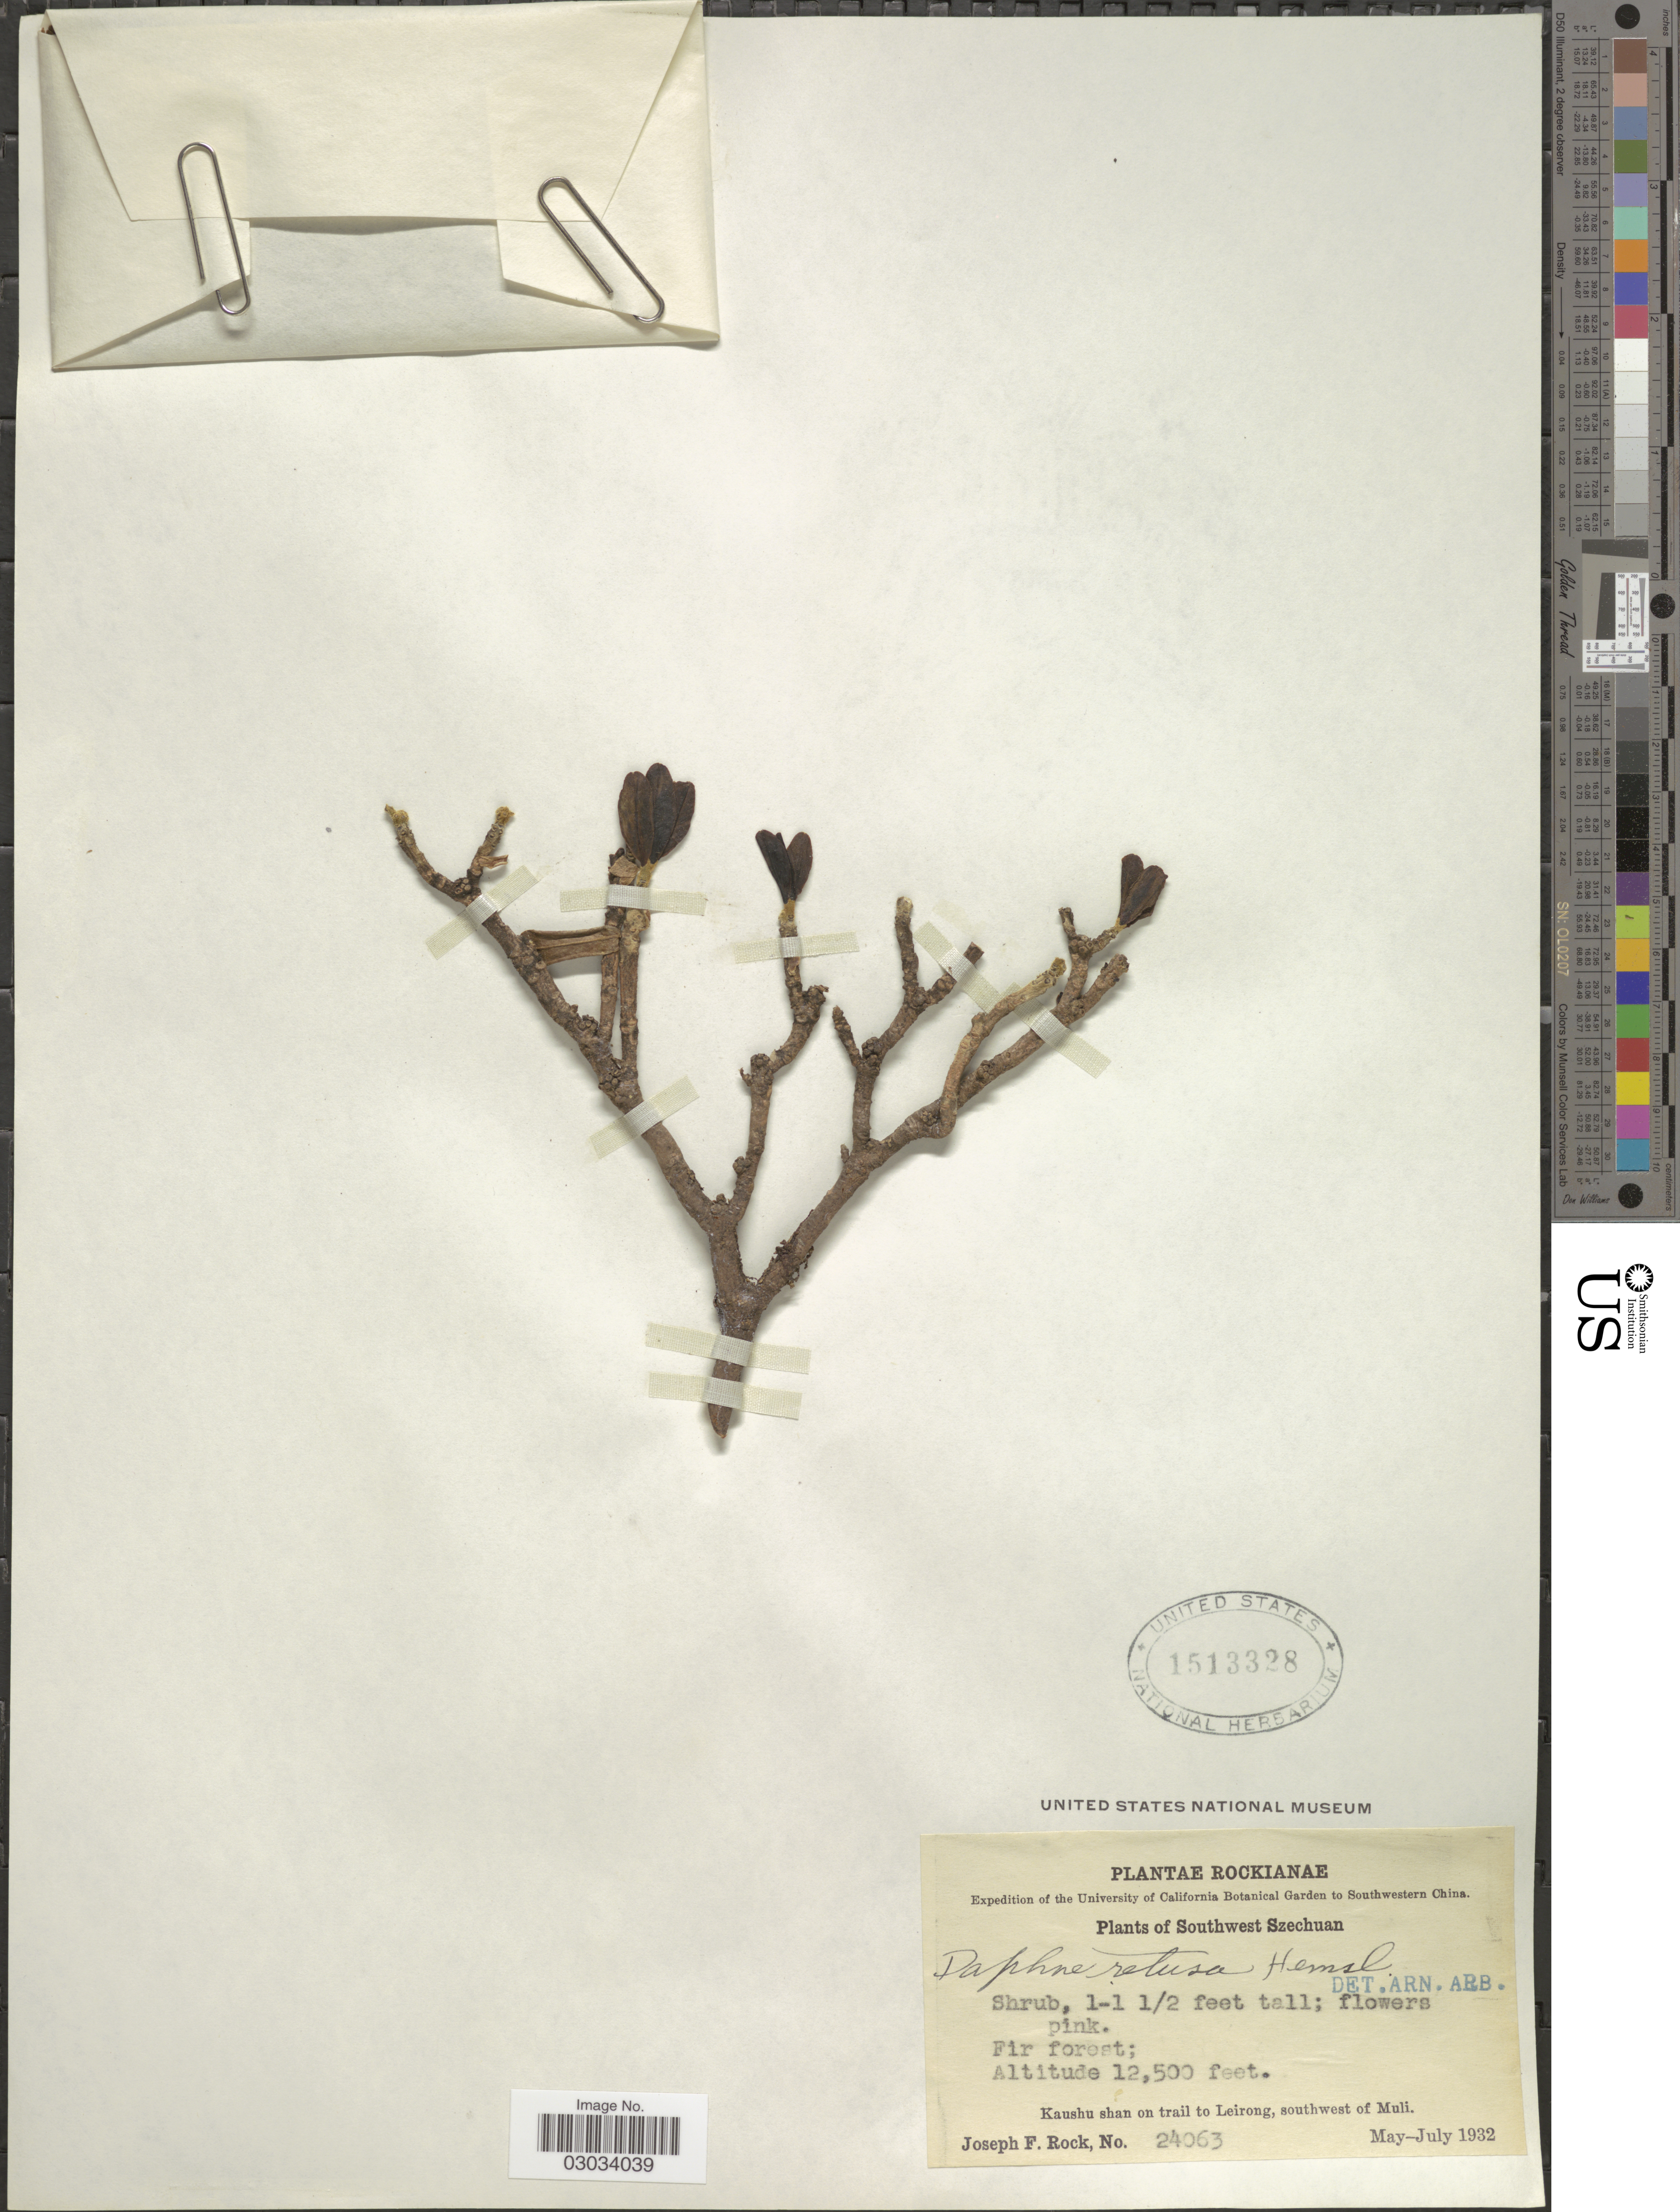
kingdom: Plantae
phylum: Tracheophyta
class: Magnoliopsida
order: Malvales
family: Thymelaeaceae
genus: Daphne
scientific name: Daphne retusa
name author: Hemsl.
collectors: J. F. Rock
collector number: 24063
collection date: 1932-05/1932-07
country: China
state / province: Sichuan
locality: Southwest Szechuan. Kaushu shan on trail to Leirong, southwest of Muli.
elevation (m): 3810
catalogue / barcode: US 1513328